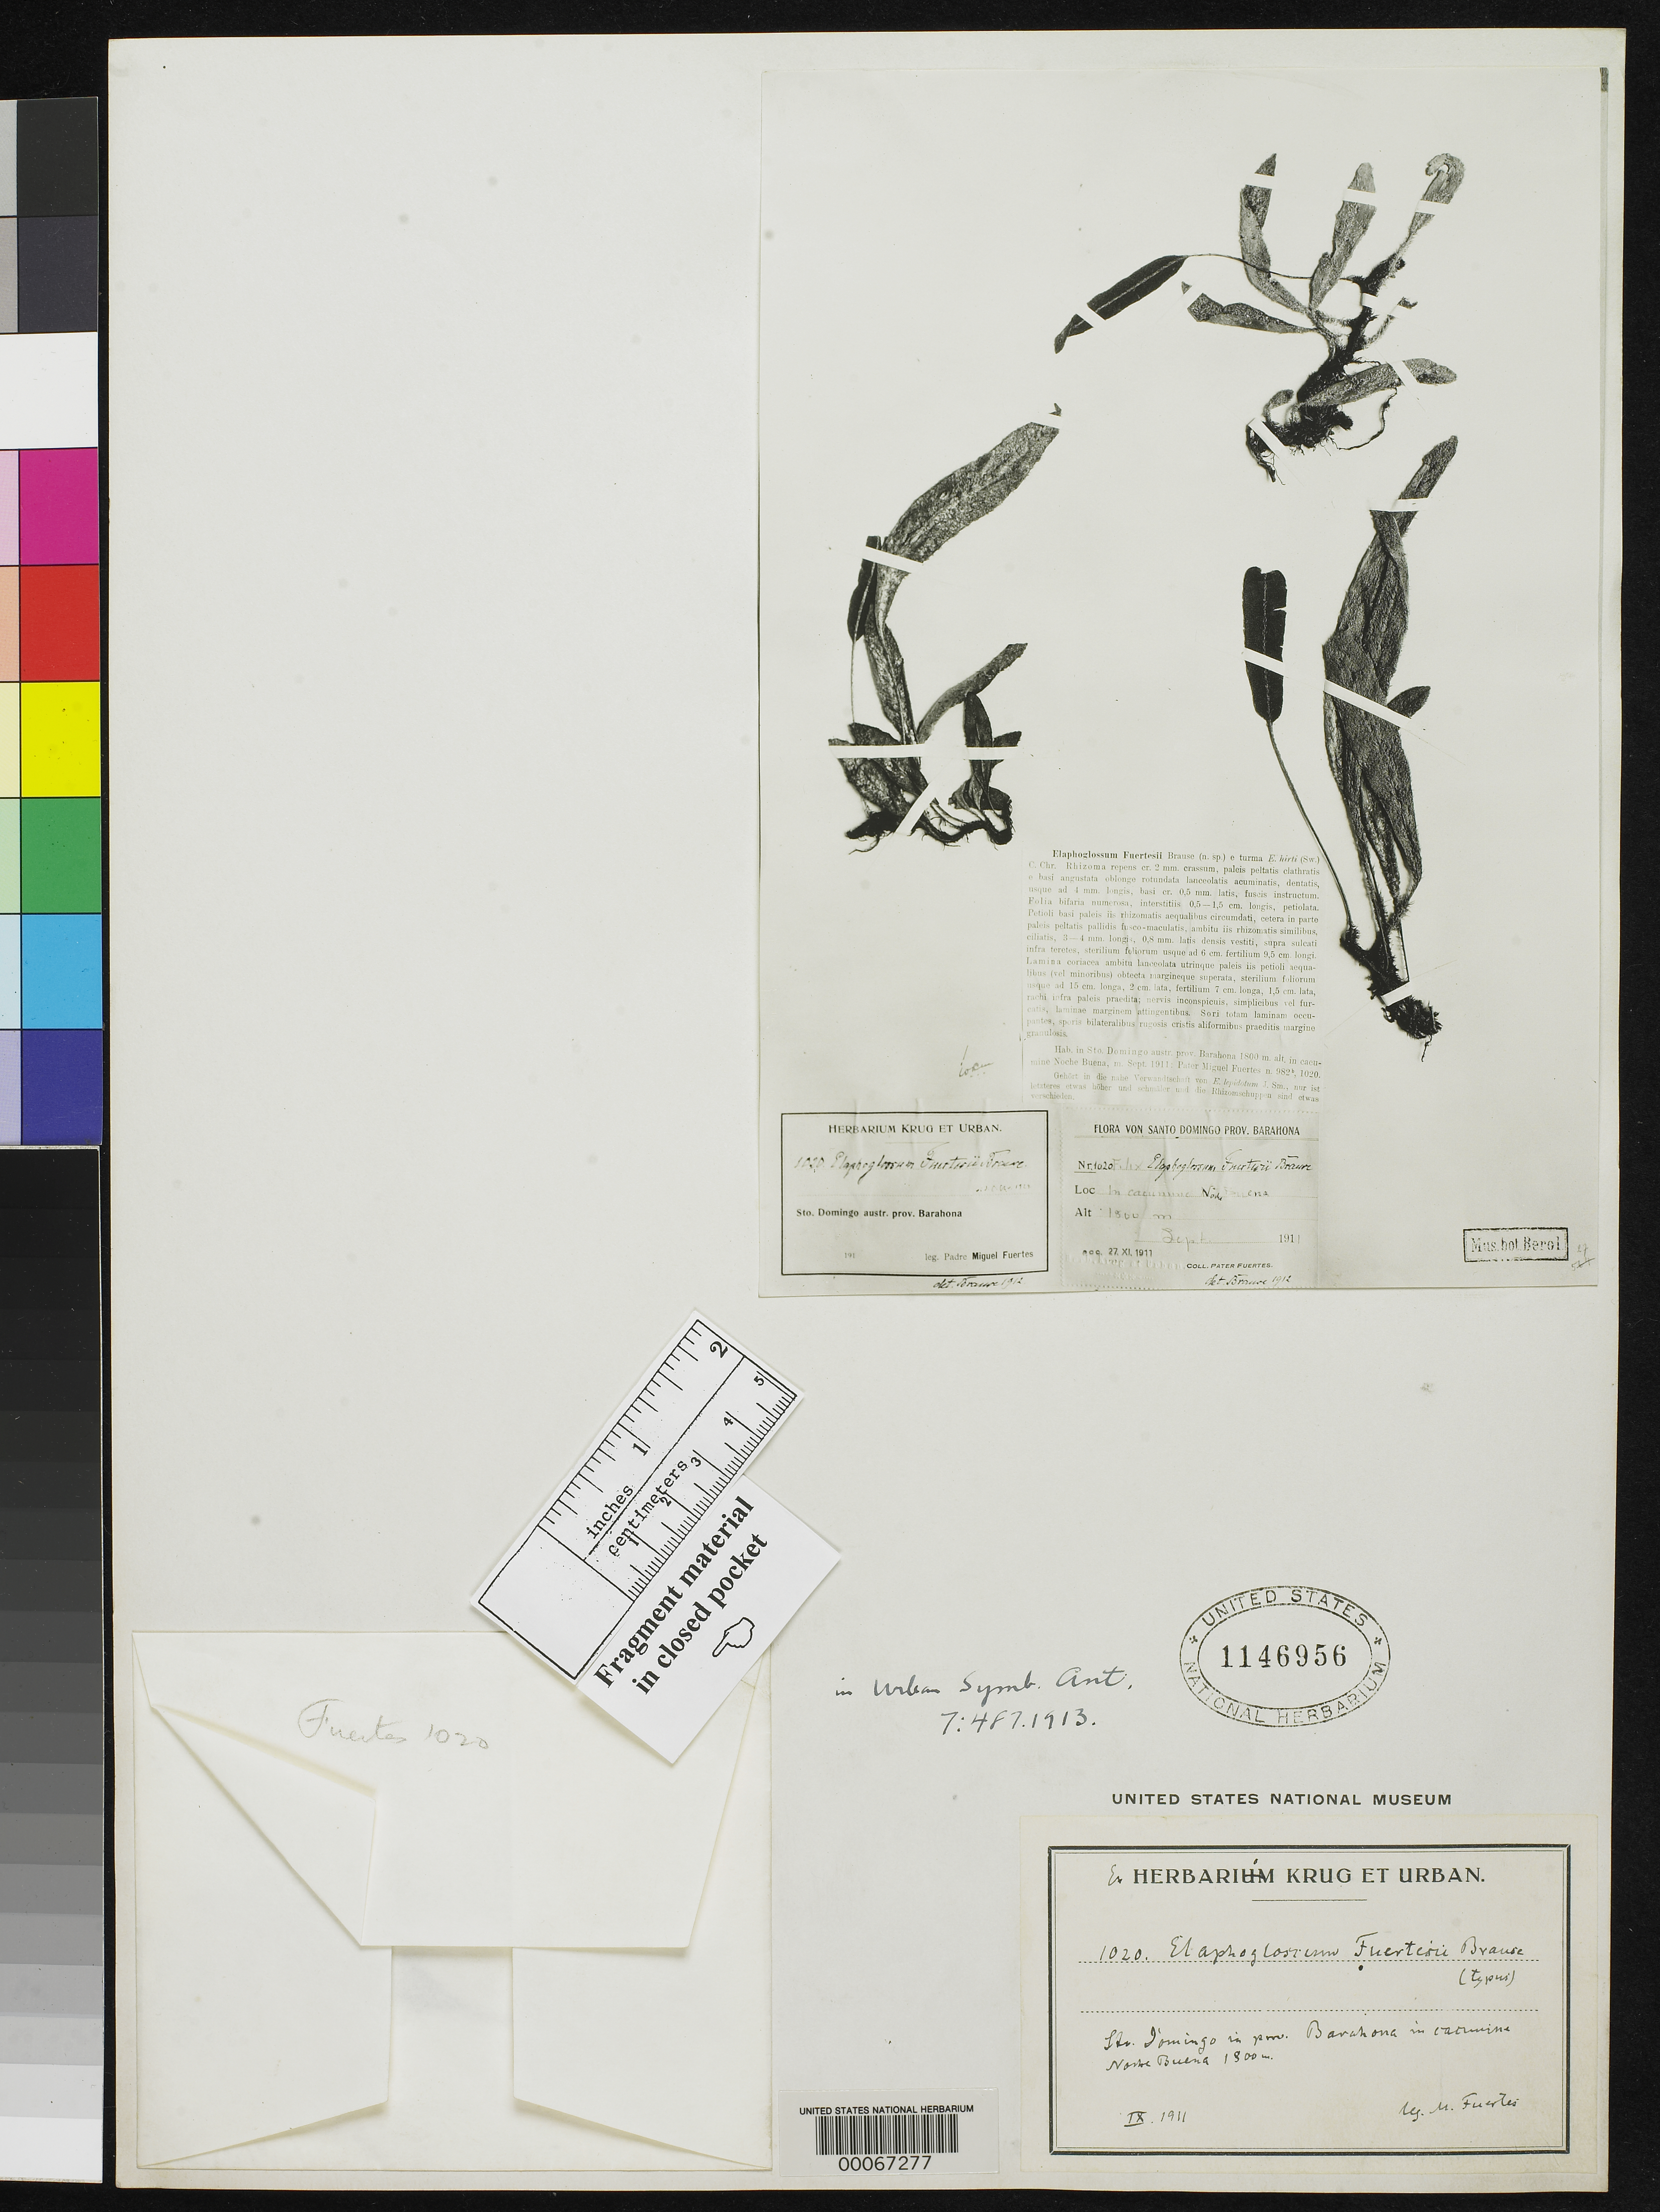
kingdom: Plantae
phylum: Tracheophyta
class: Polypodiopsida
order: Polypodiales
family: Dryopteridaceae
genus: Elaphoglossum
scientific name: Elaphoglossum fuertesii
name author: Brause in Urb.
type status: Isosyntype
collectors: M. D. Fuertes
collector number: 1020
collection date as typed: Sep 1911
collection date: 1911-09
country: Dominican Republic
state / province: Barahona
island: Hispaniola Island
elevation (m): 1800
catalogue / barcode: US 1146956